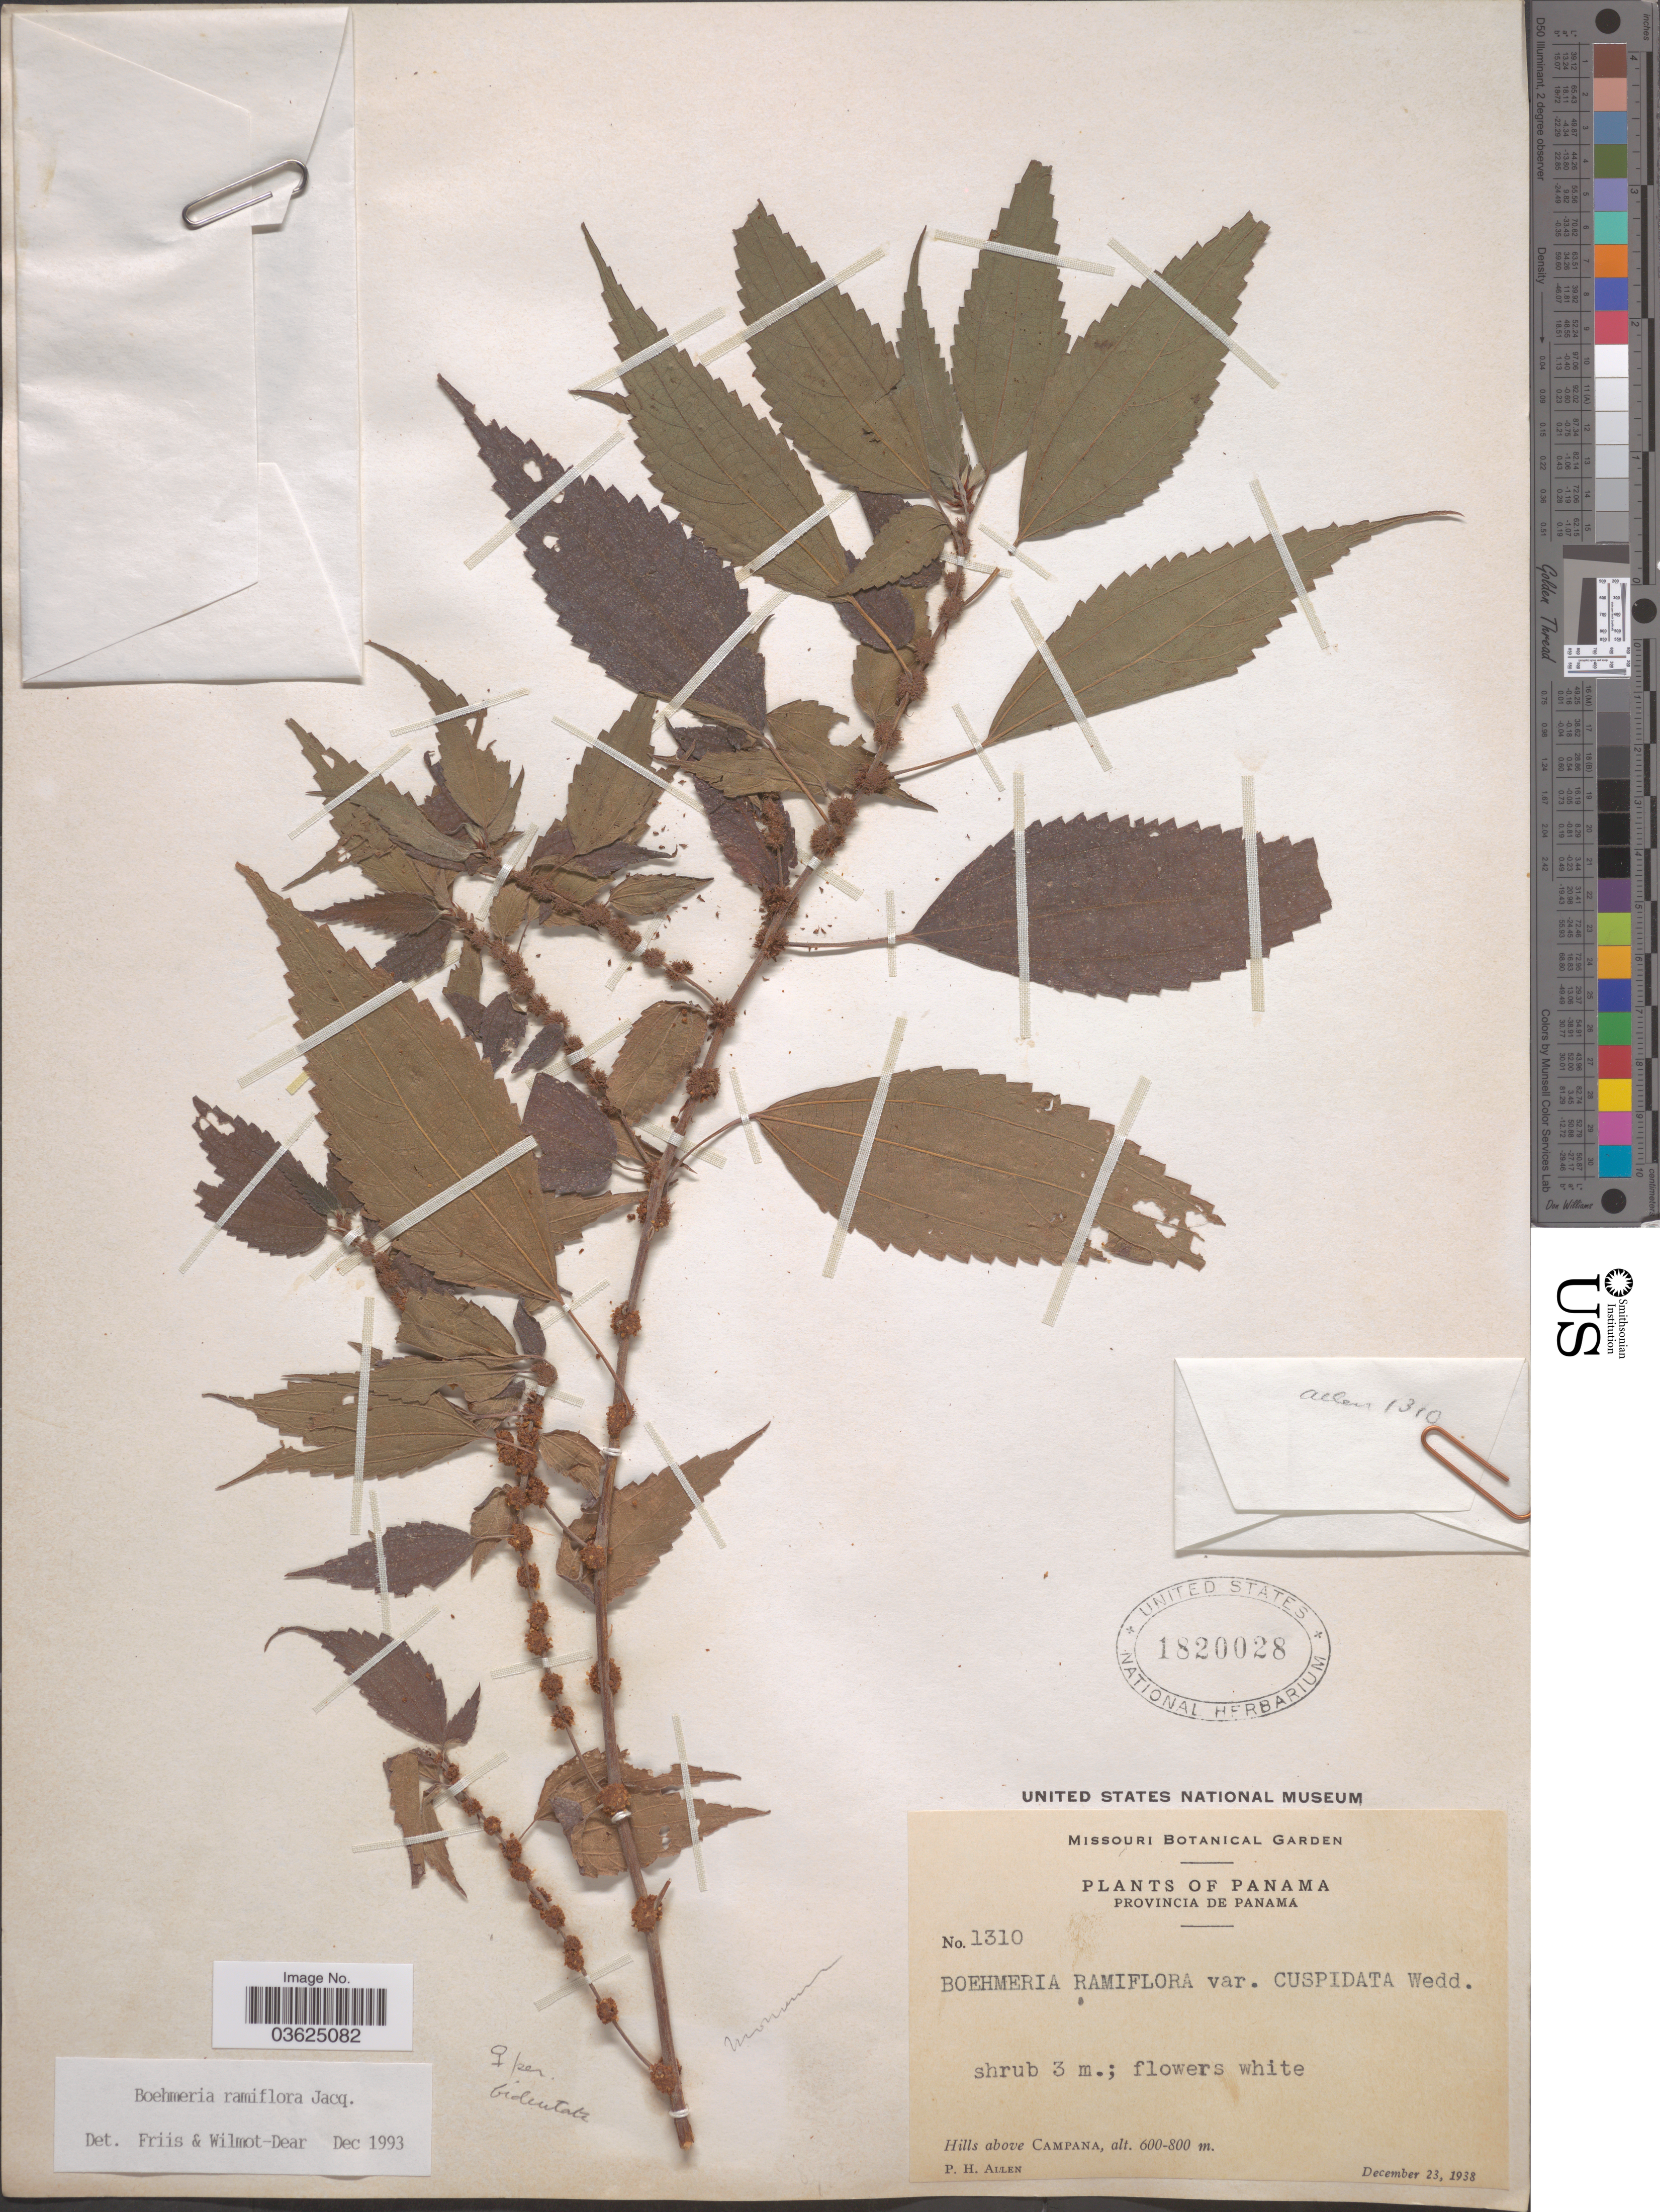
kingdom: Plantae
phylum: Tracheophyta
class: Magnoliopsida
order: Rosales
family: Urticaceae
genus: Boehmeria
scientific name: Boehmeria ramiflora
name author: Jacq.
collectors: P. H. Allen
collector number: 1310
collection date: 1938-12-23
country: Panama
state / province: Panamá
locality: Hills above Campana.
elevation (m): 600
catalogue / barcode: US 1820028